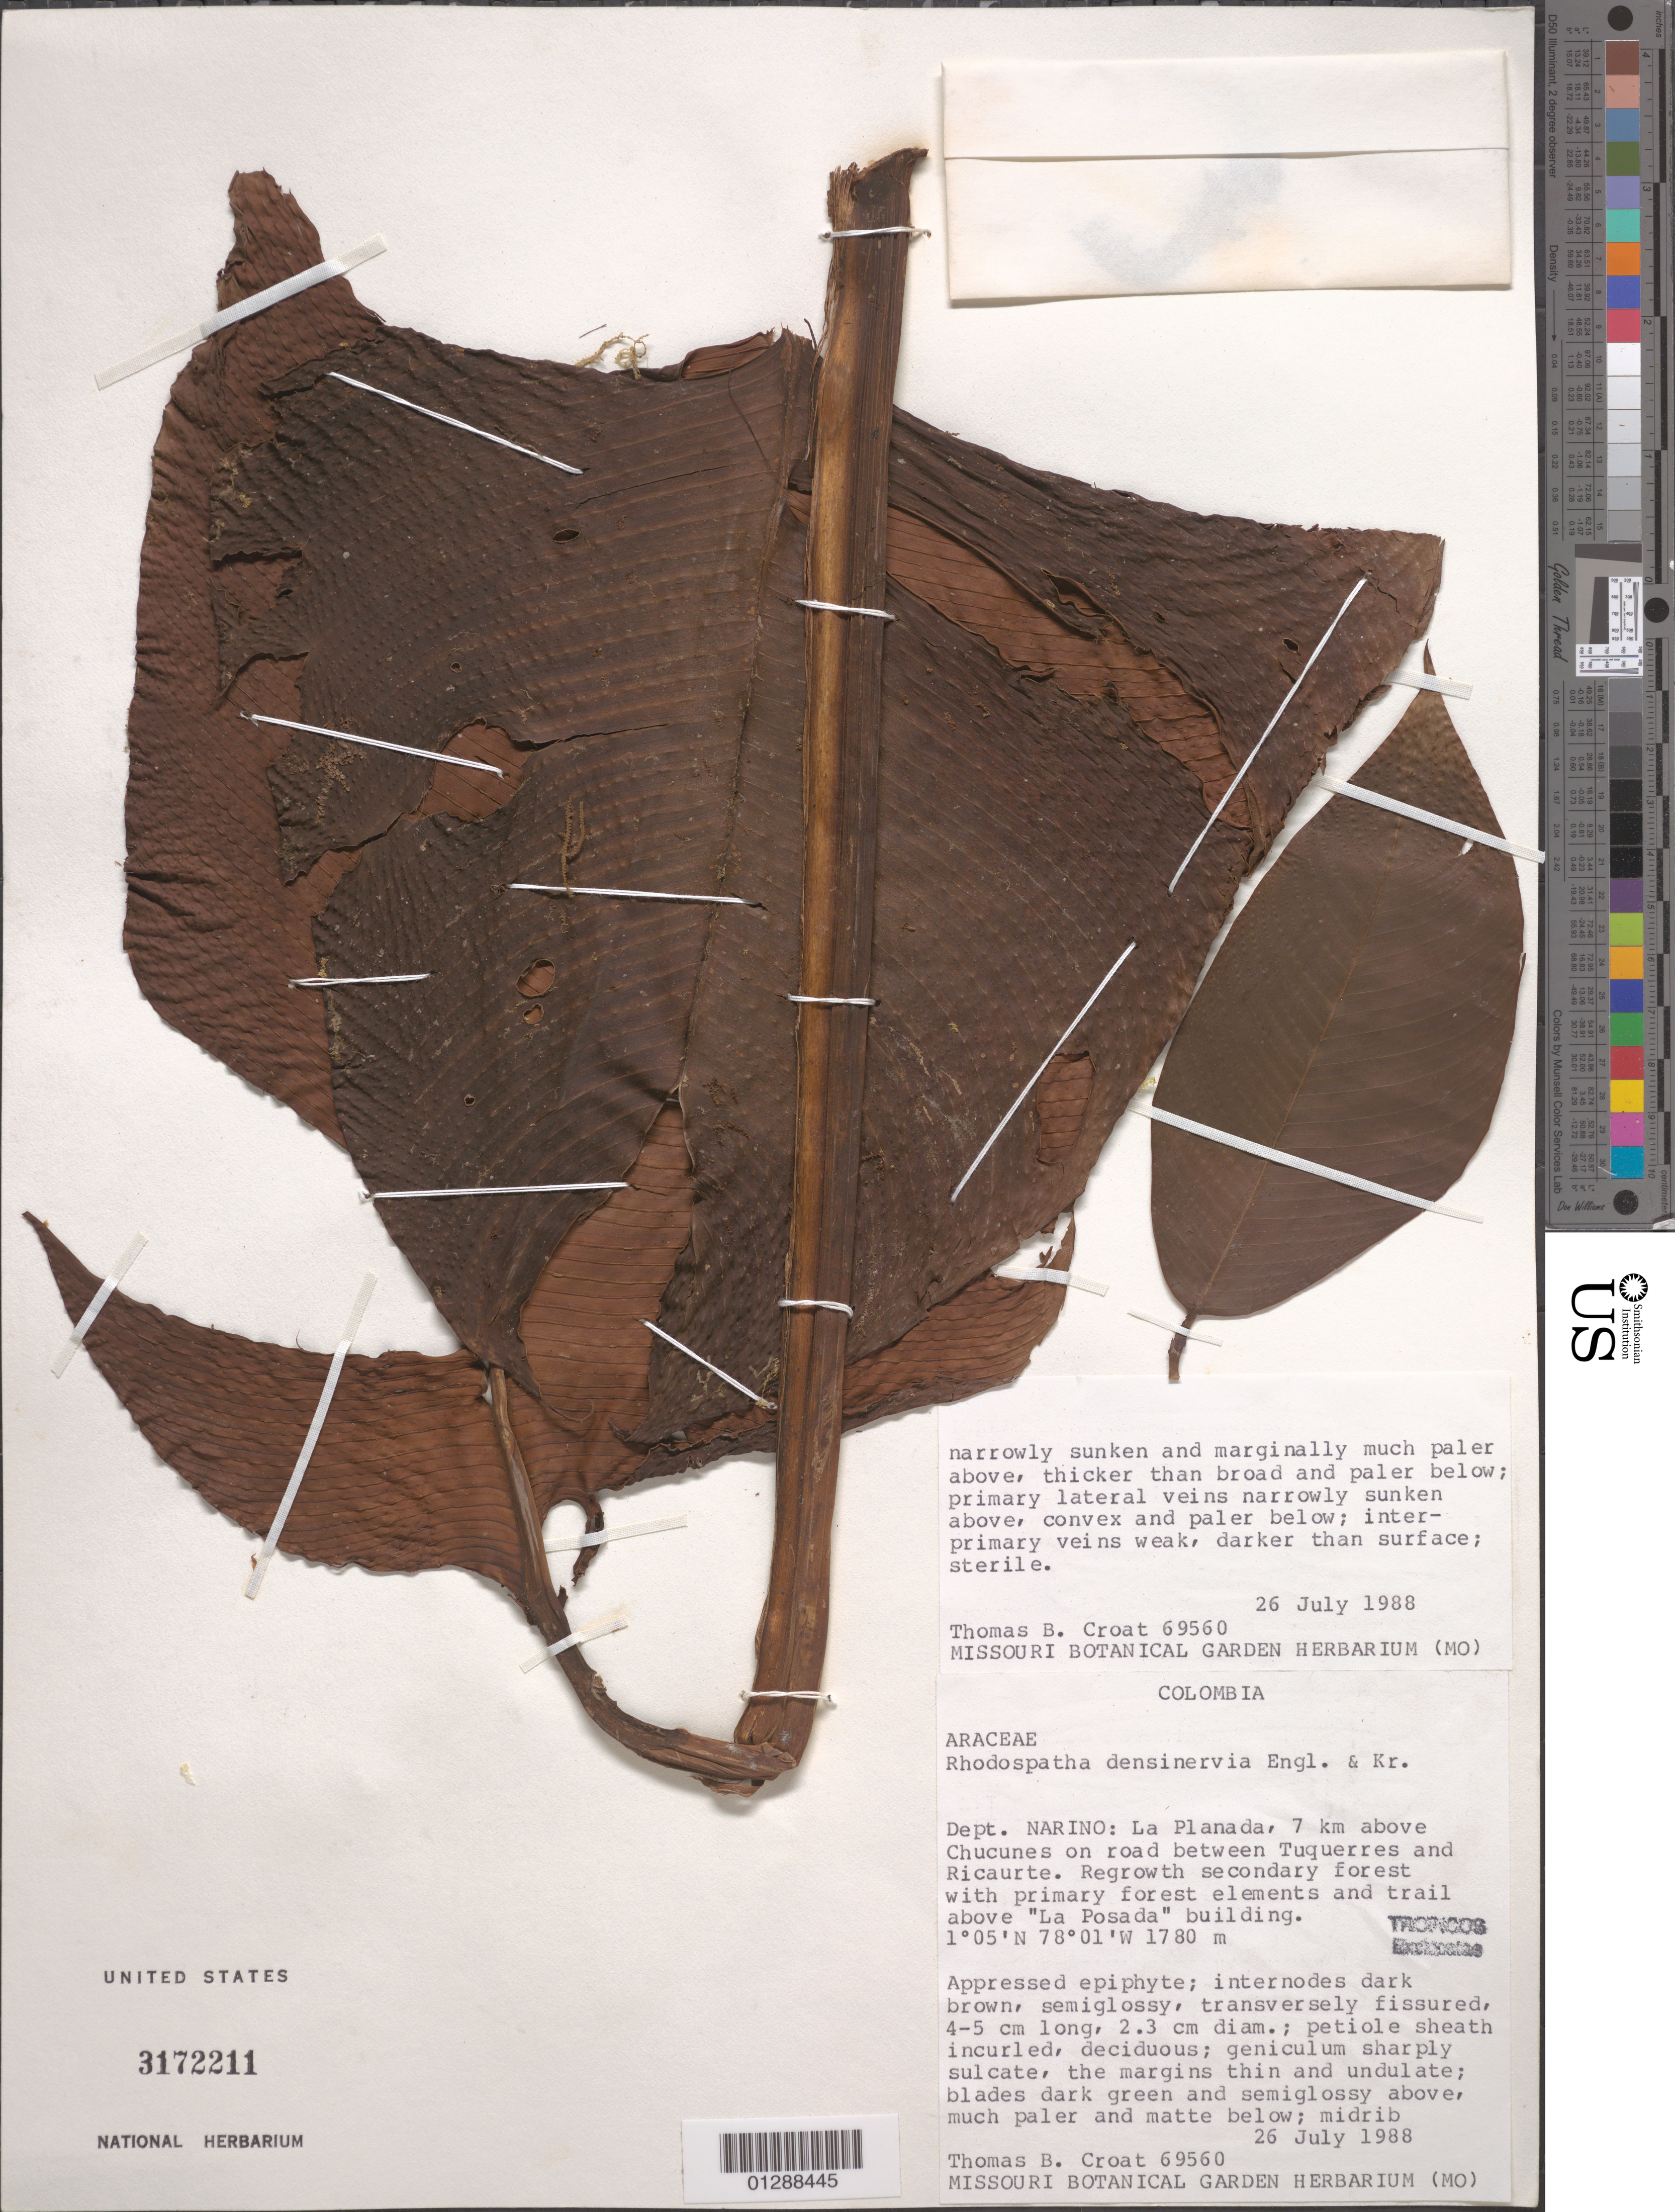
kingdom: Plantae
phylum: Tracheophyta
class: Liliopsida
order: Alismatales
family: Araceae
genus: Rhodospatha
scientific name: Rhodospatha sp.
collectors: T. B. Croat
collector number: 69560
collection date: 1988-07-26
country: Colombia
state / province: Nariño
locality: Dept. Narino: La Planada, 7 km above Chucunes on road between Tuquerres and Ricaurtes. Regrowth secondary forest with primary forest elements and trail above 'La Posada' building.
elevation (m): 1780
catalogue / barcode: US 3172211